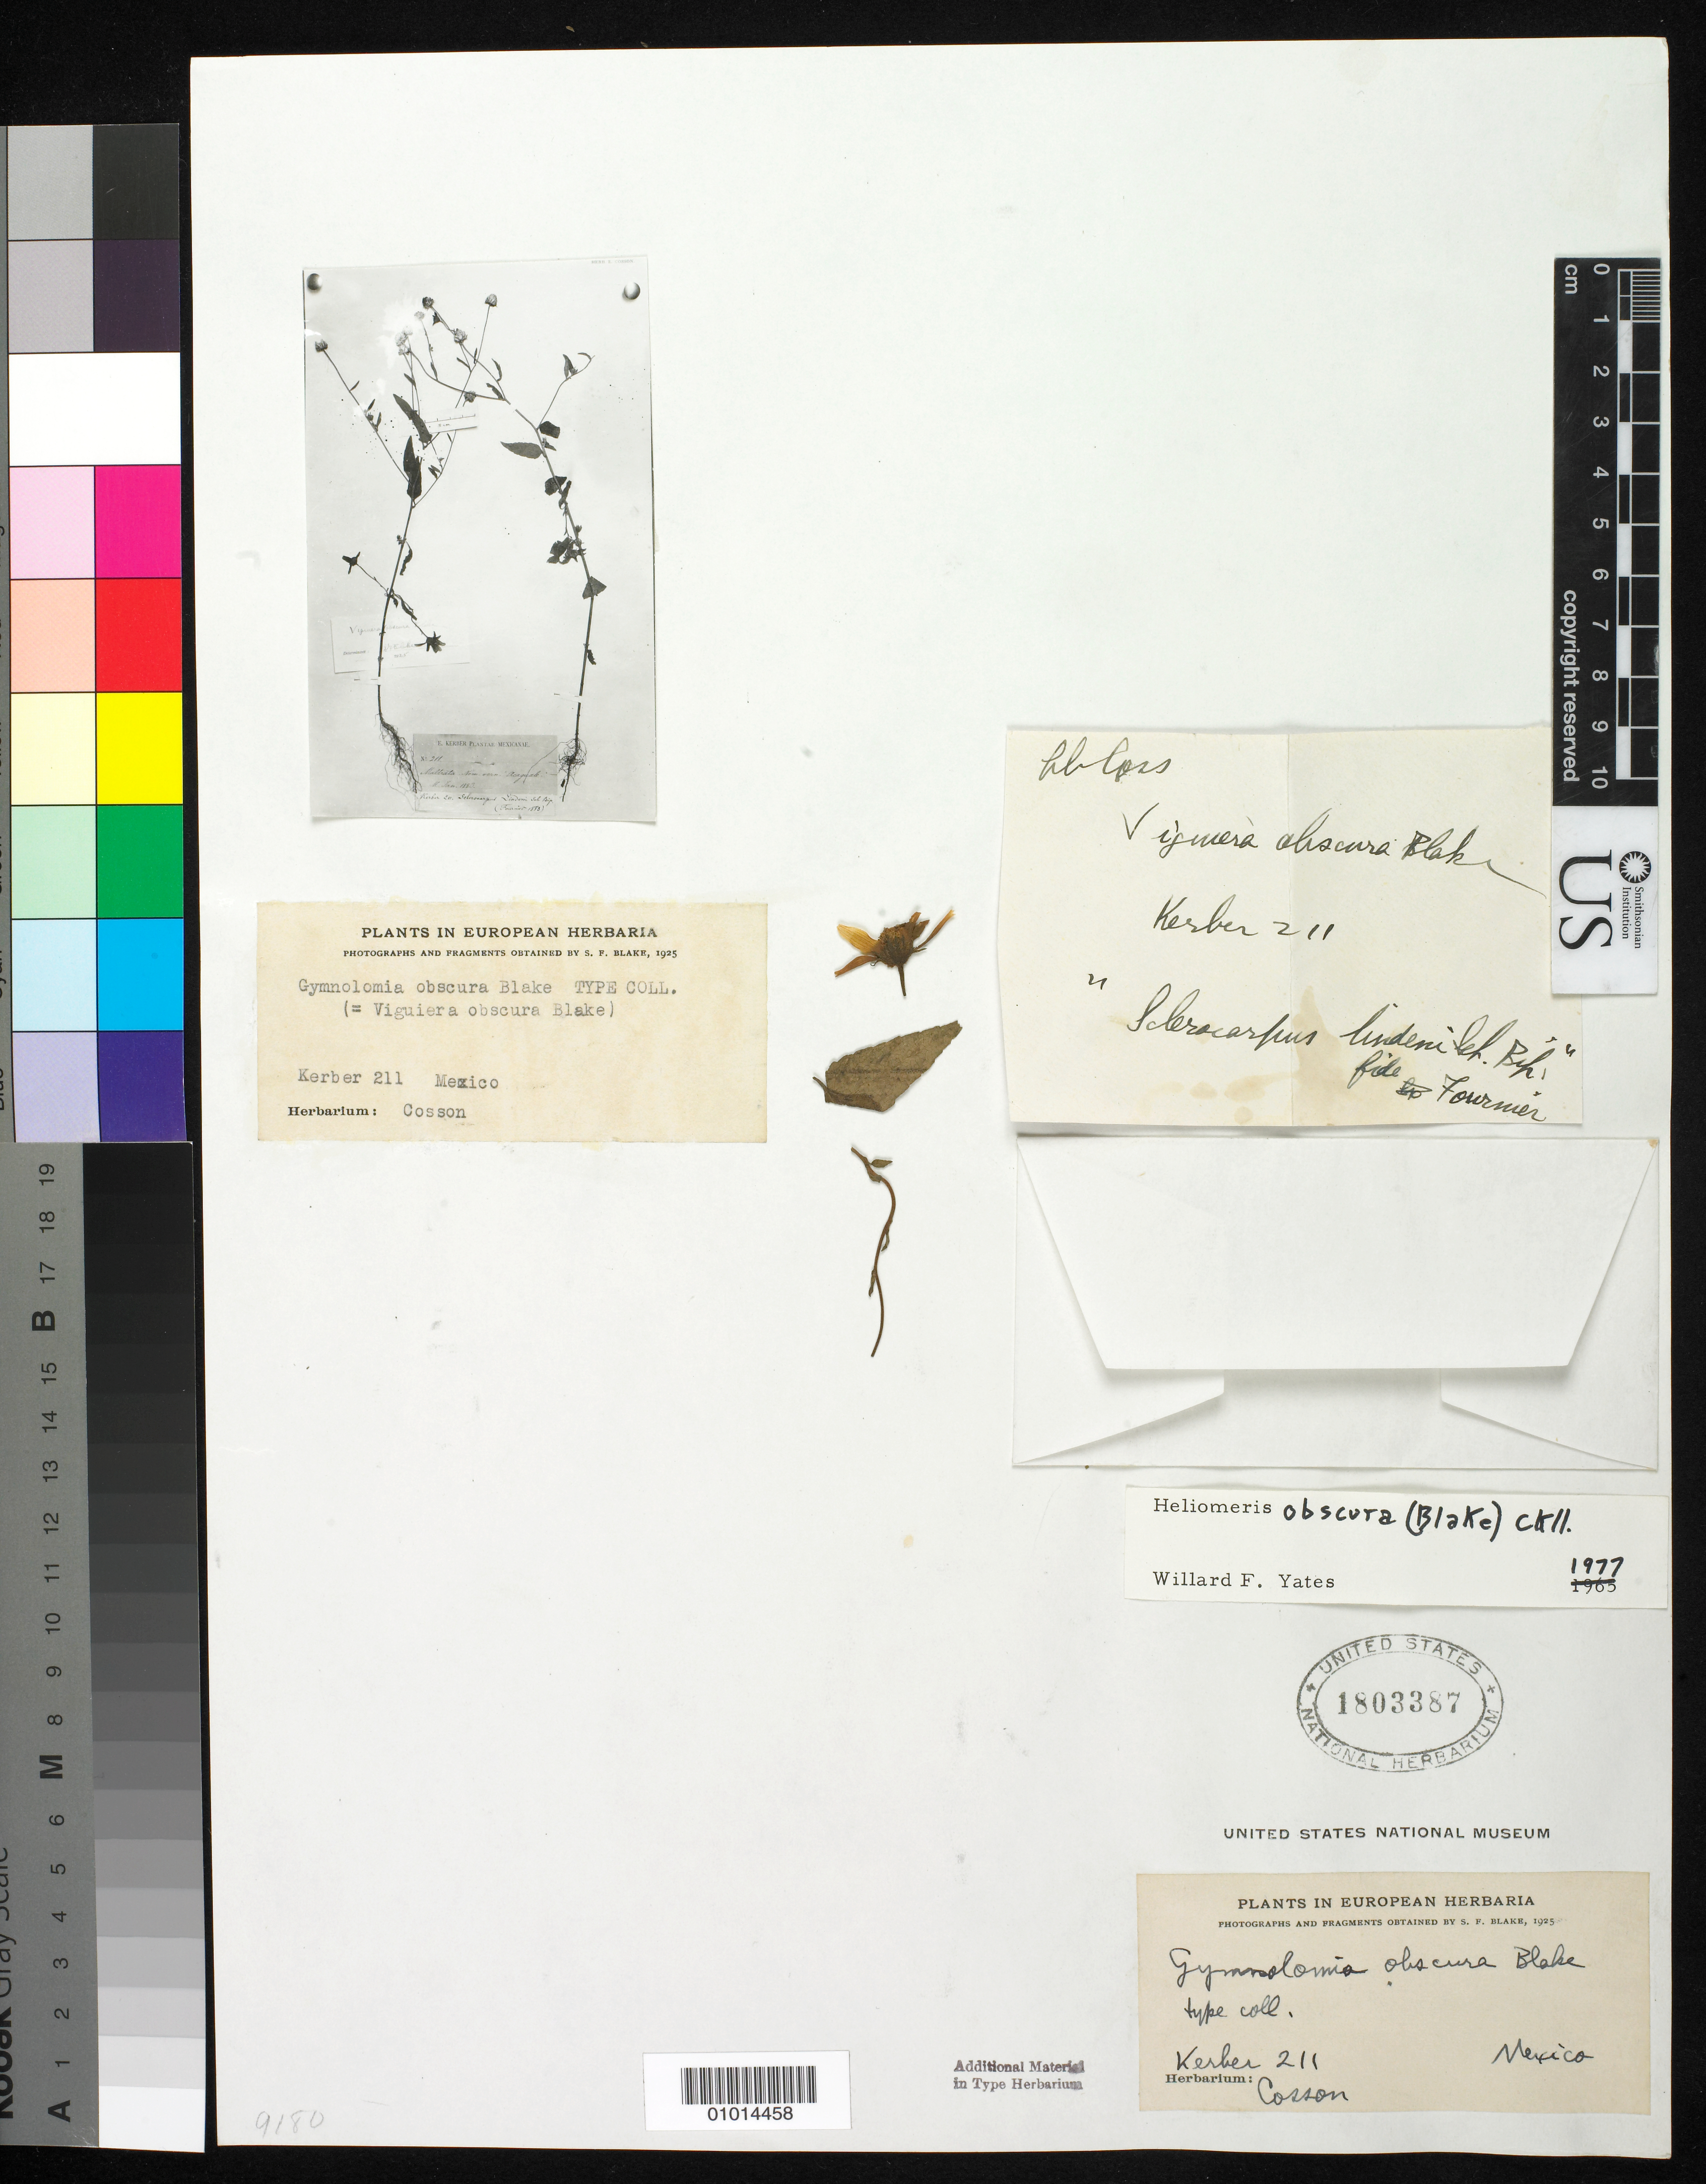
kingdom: Plantae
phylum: Tracheophyta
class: Magnoliopsida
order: Asterales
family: Asteraceae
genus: Gymnolomia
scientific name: Gymnolomia obscura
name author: S.F. Blake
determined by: Yates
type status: Type Collection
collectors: E. Kerber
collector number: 211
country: Mexico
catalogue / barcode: US 1803387